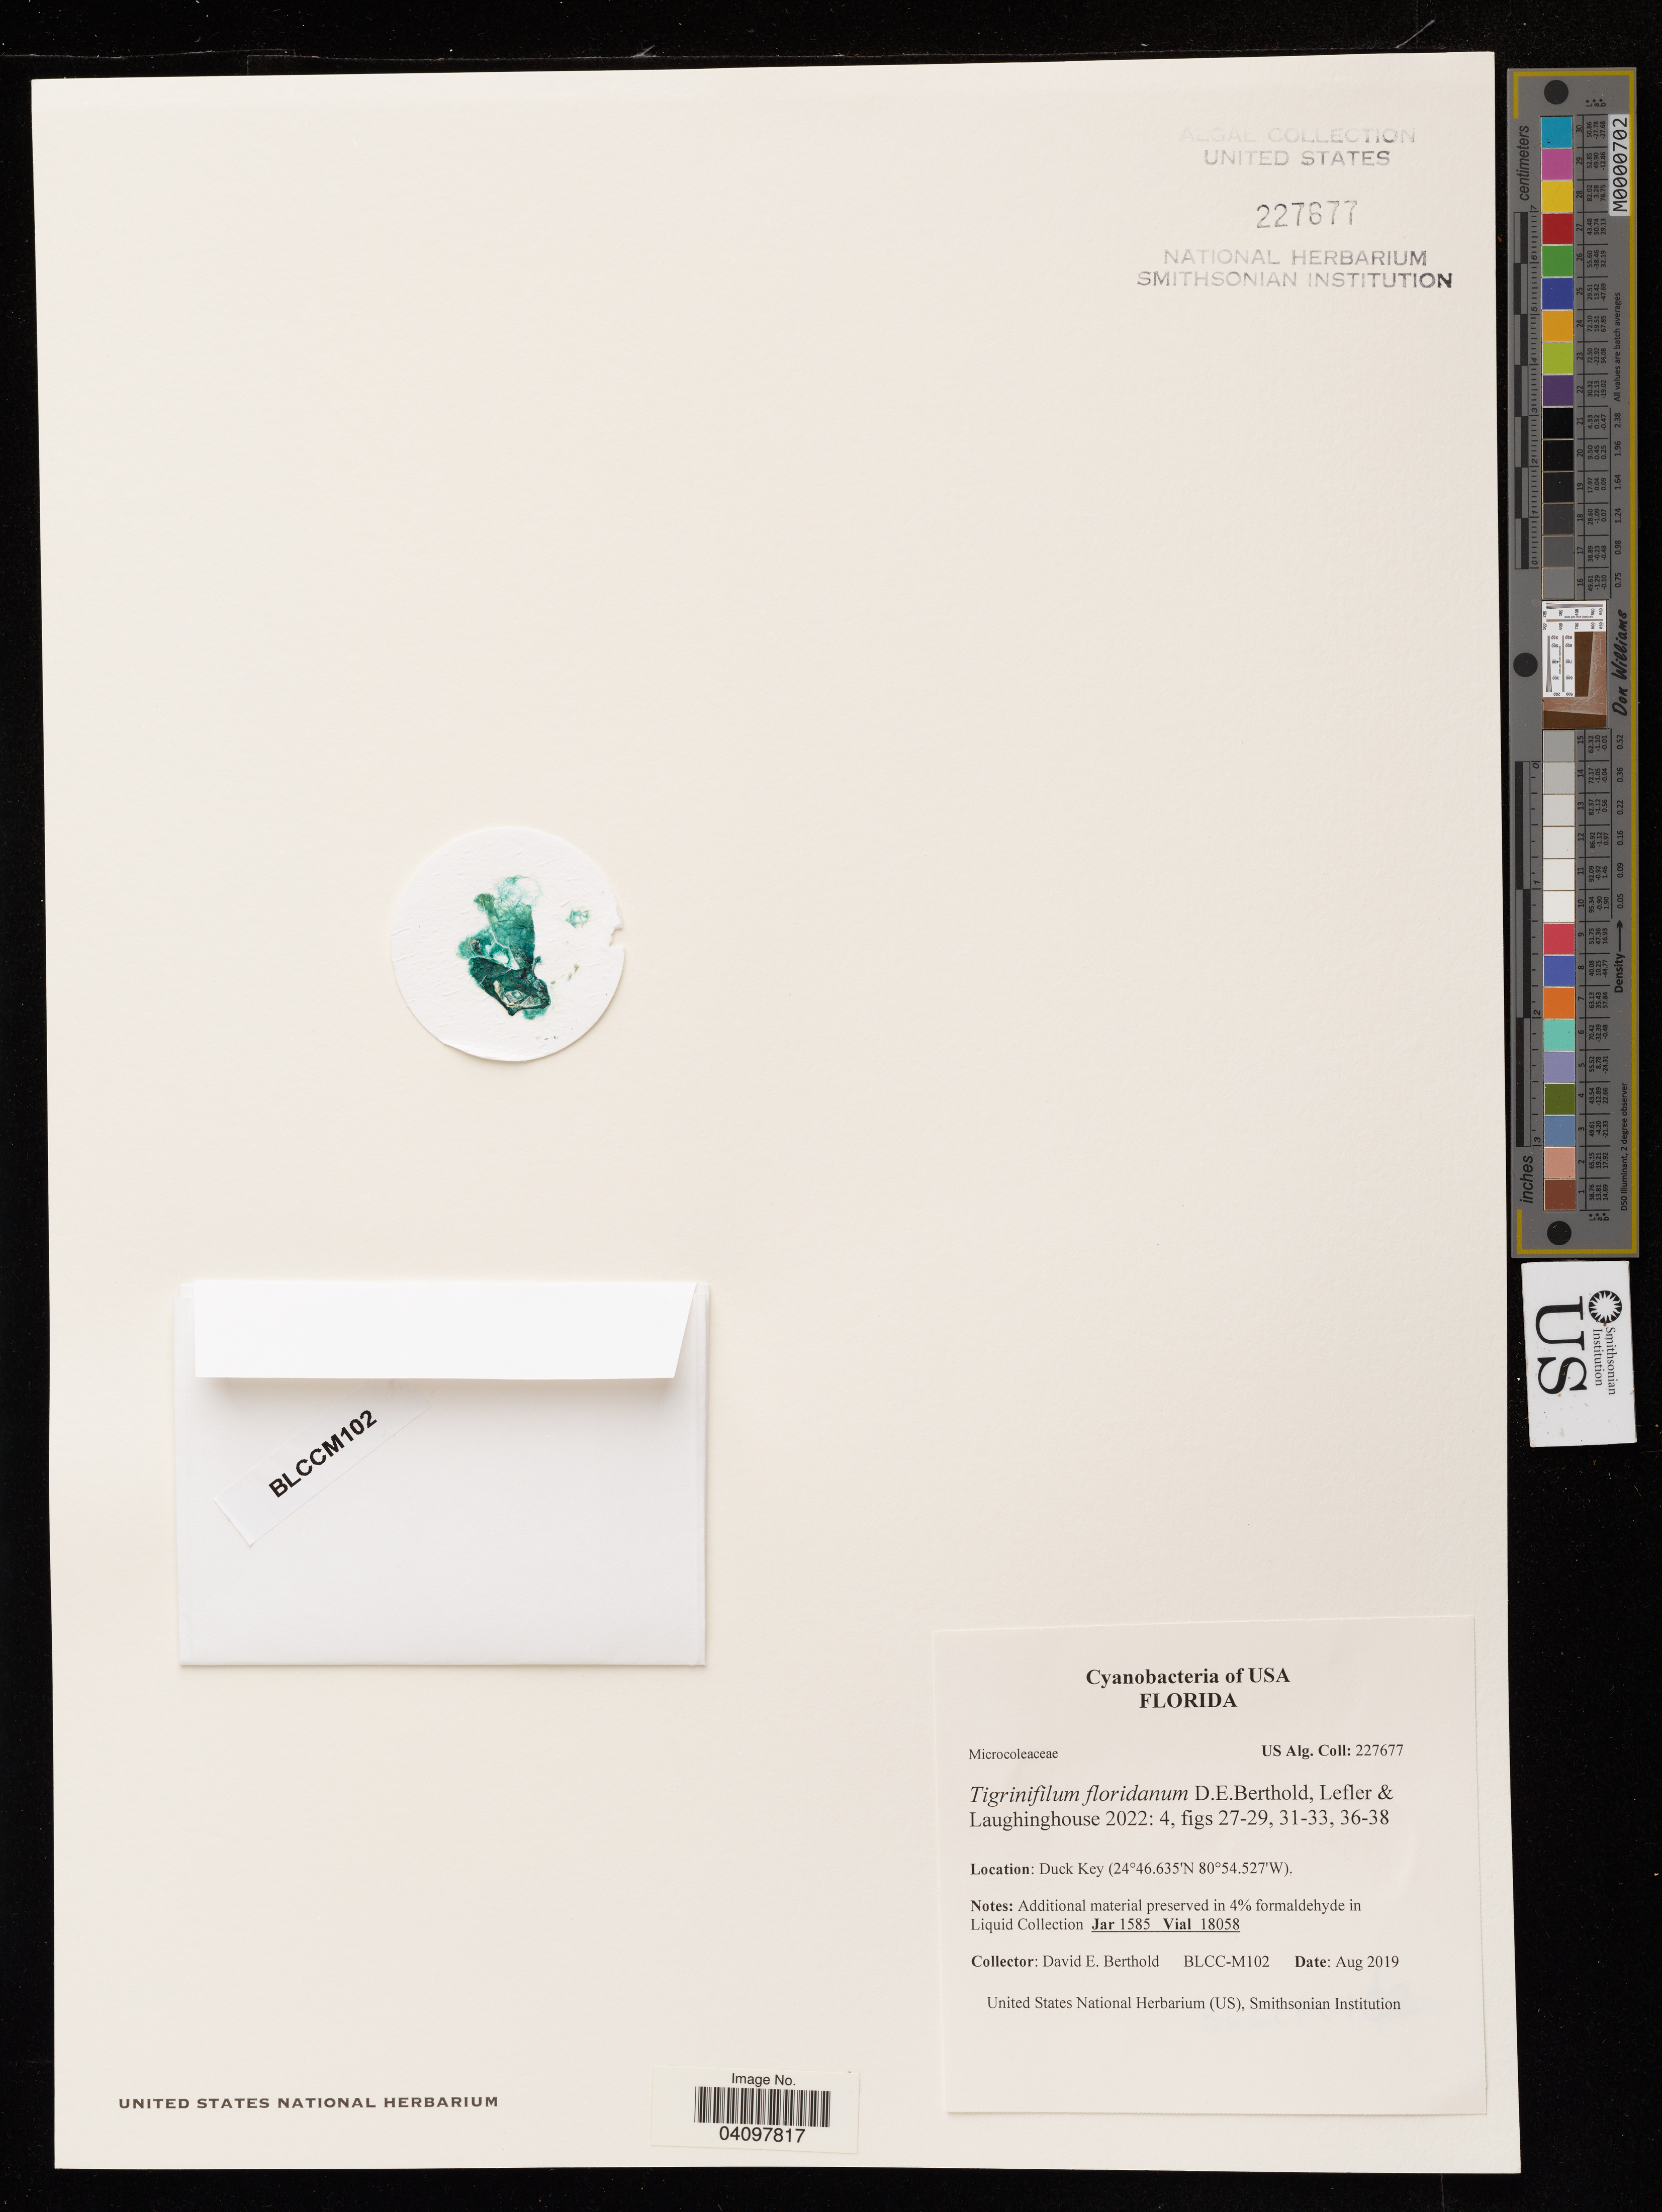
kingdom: Bacteria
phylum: Cyanobacteria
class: Cyanobacteriia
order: Cyanobacteriales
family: Microcoleaceae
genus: Tigrinifilum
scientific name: Tigrinifilum floridanum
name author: D.E. Berthold et al.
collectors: D. Berthold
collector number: BLCC-M102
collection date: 2019-08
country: United States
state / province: Florida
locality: Duck Key.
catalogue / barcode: US 227677